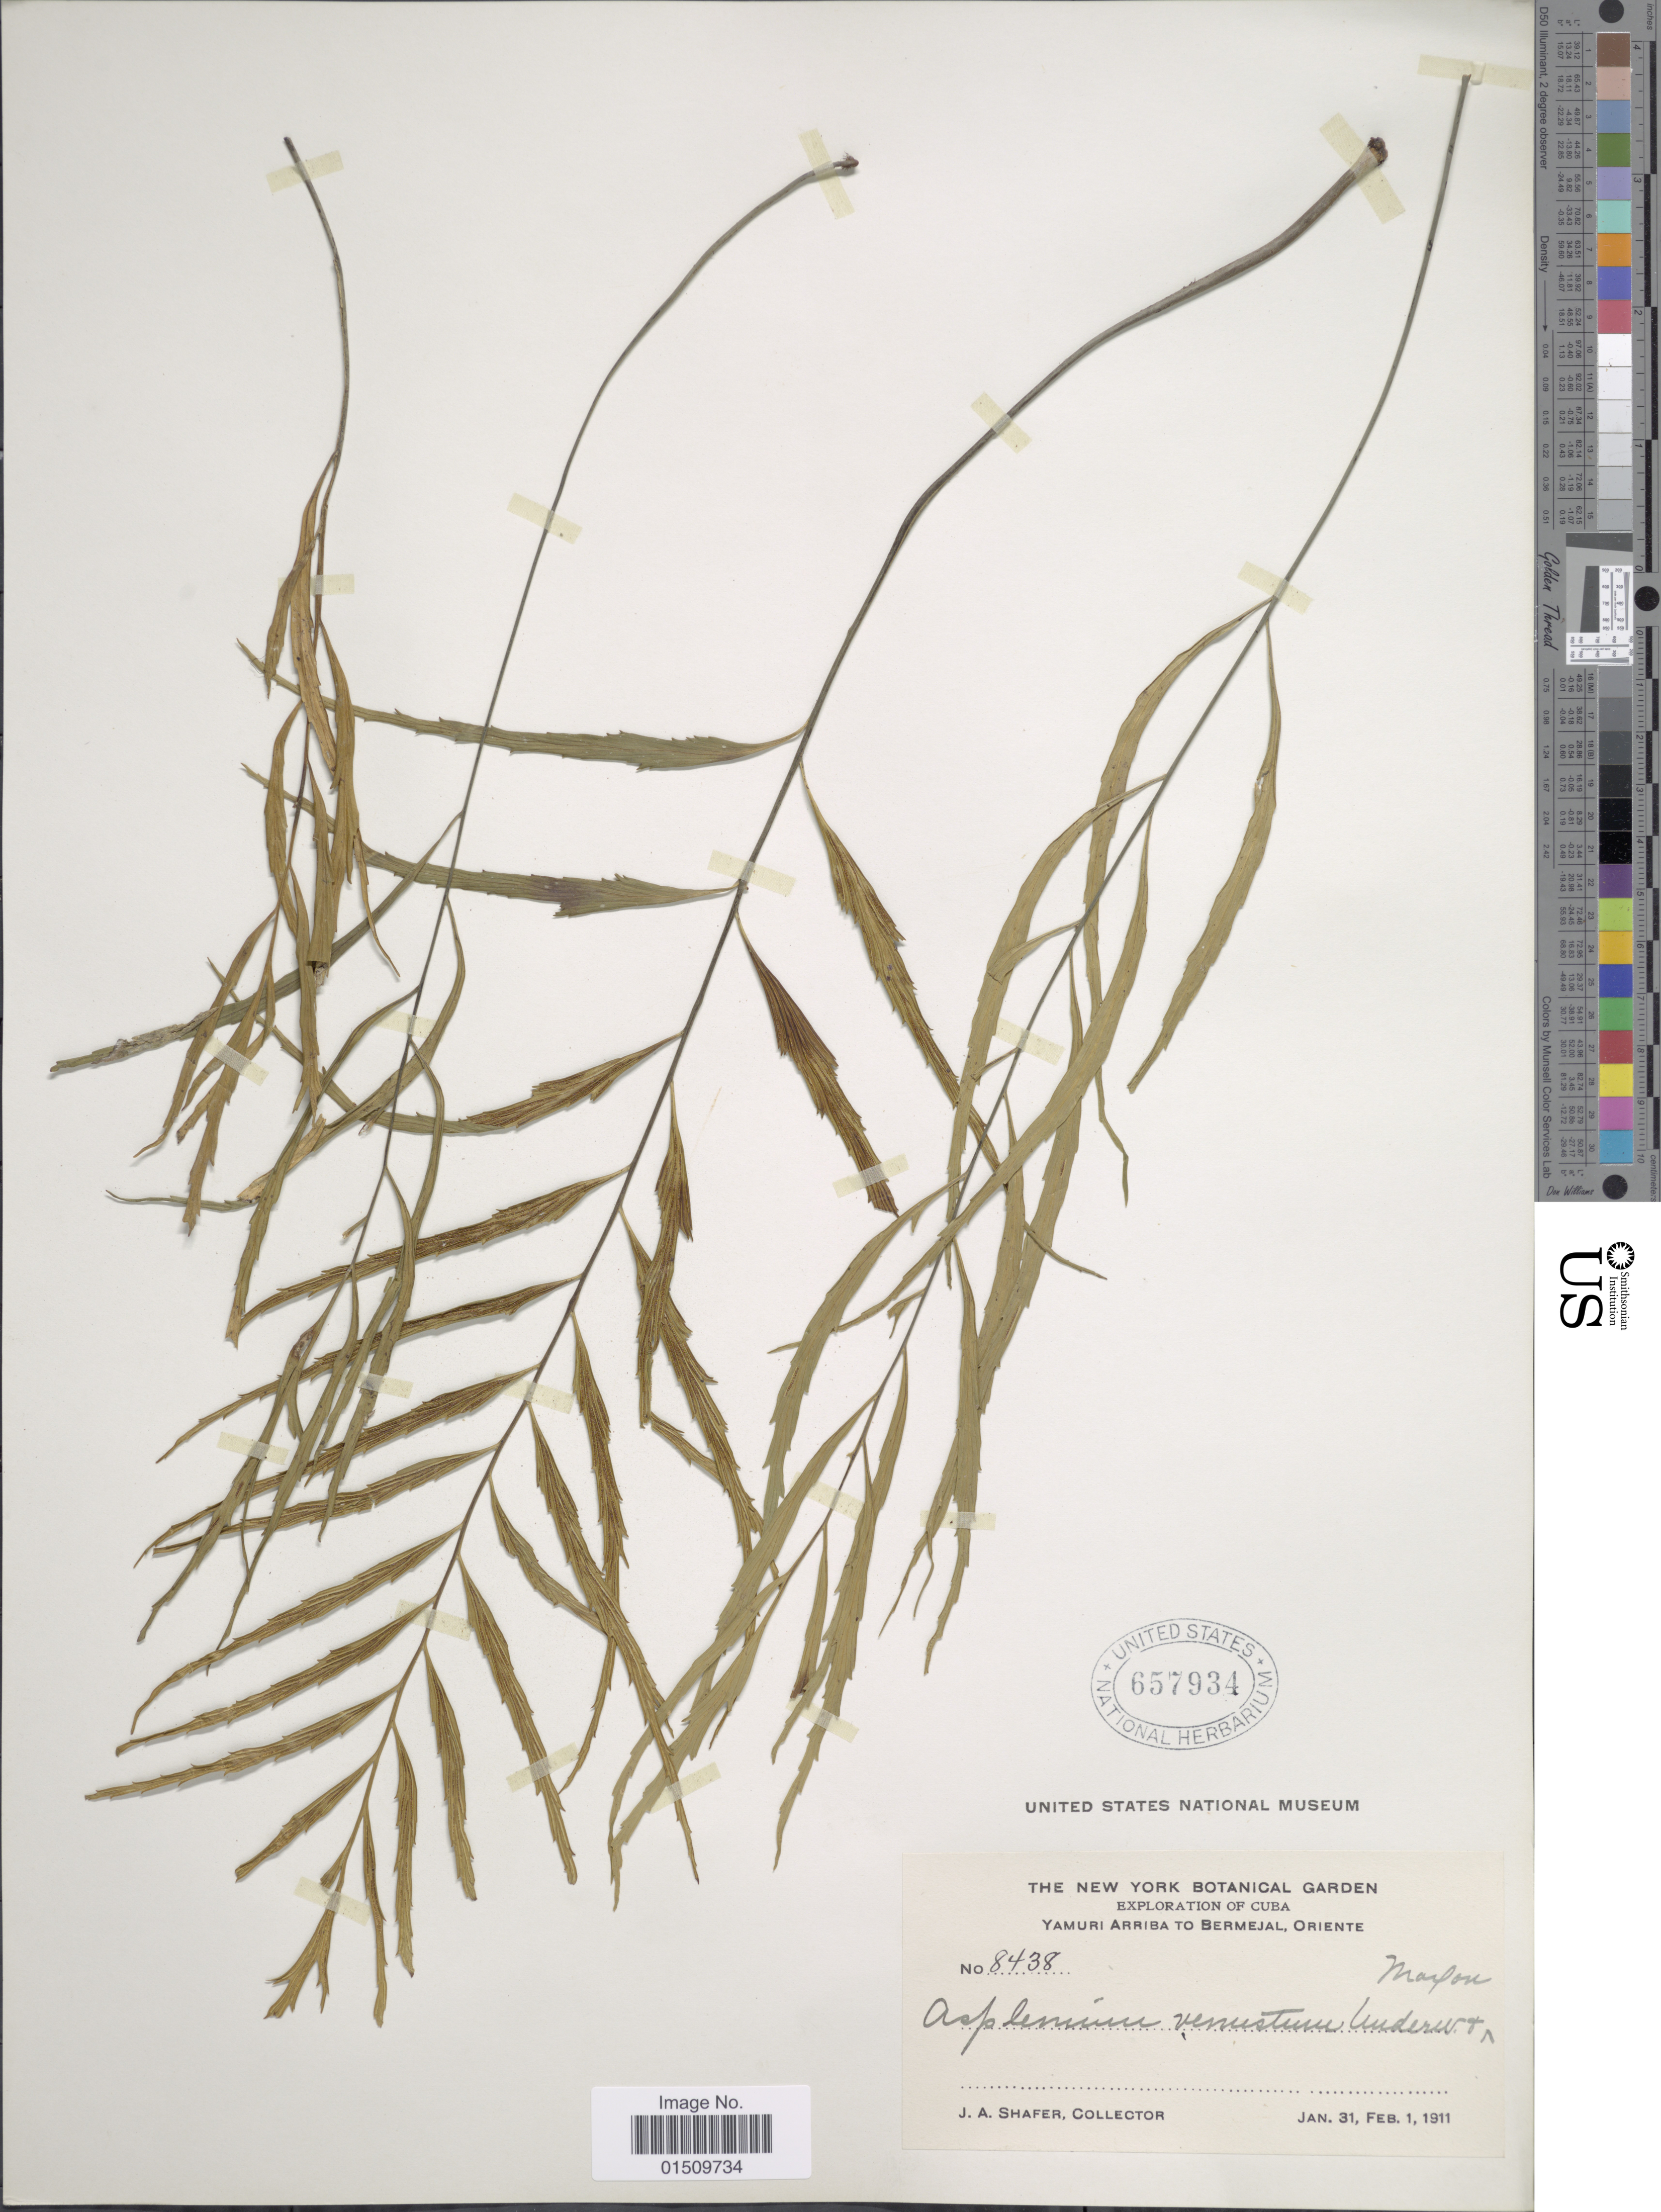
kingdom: Plantae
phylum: Tracheophyta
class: Polypodiopsida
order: Polypodiales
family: Aspleniaceae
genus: Asplenium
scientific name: Asplenium venustum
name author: Underw. & Maxon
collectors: J. A. Shafer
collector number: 8438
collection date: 1911-01-31/1911-02-01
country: Cuba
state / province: Oriente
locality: Cuba, Yamuri Arriba to Bermejal.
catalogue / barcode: US 657934